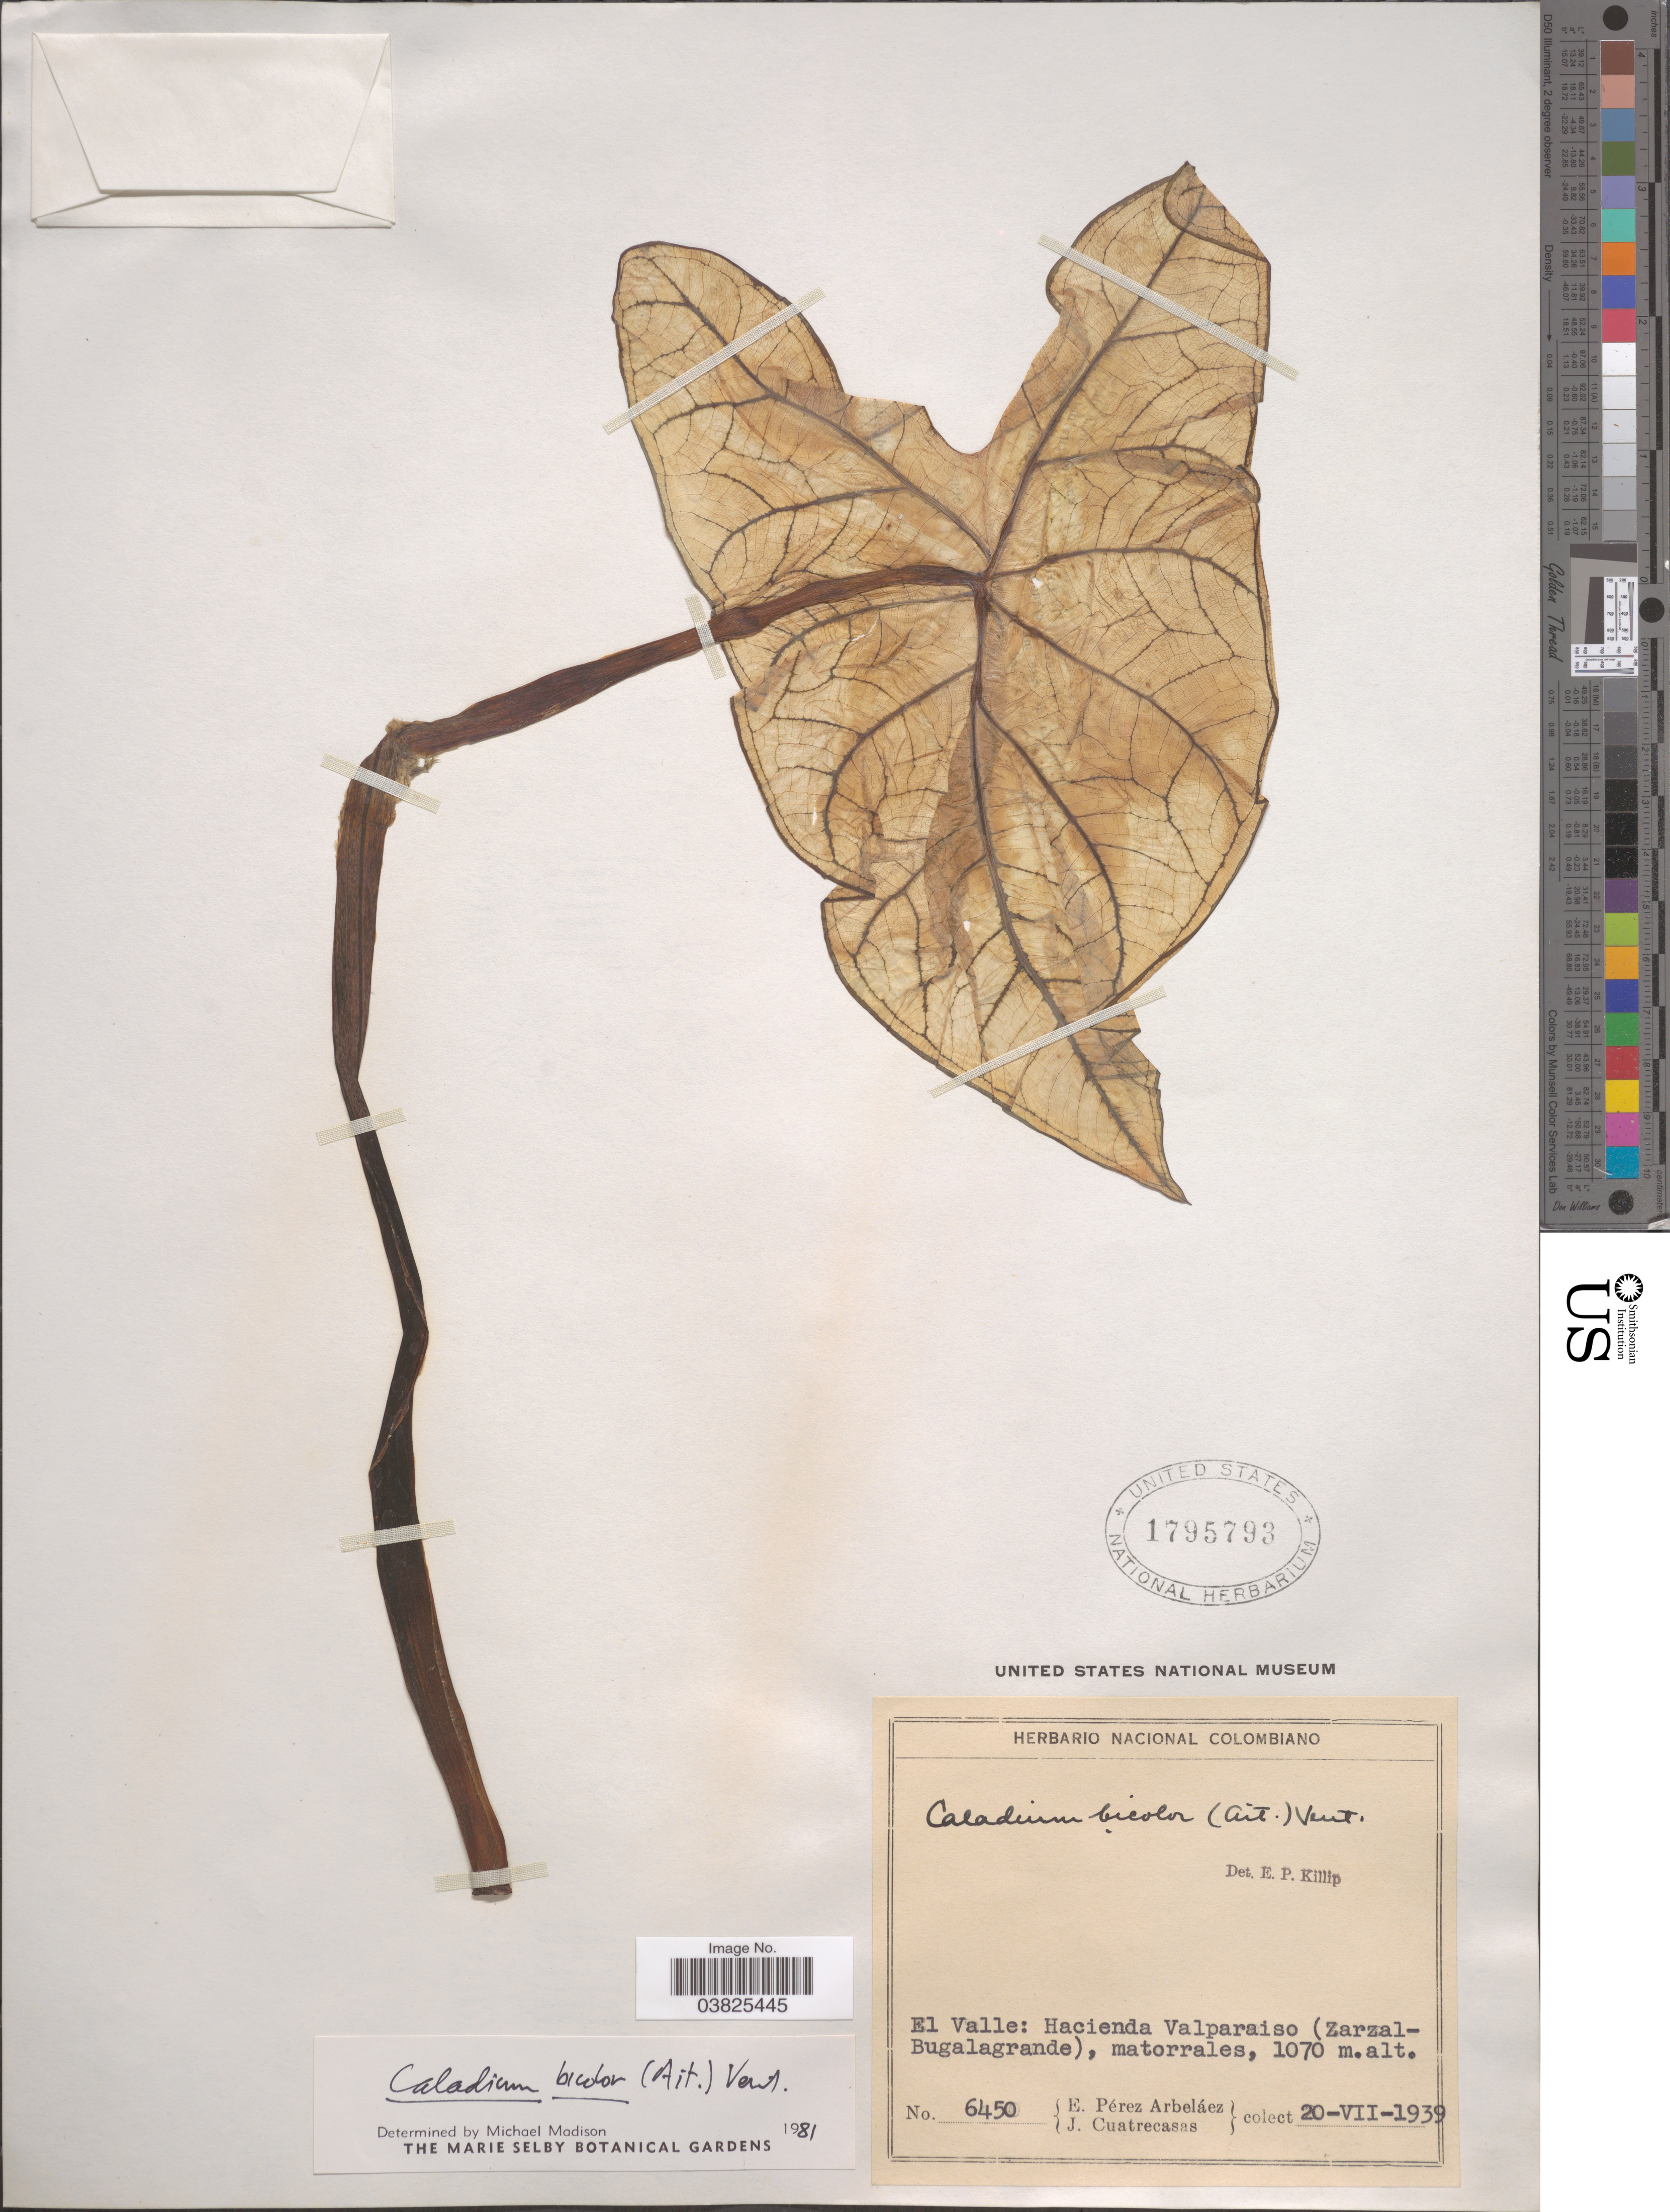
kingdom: Plantae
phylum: Tracheophyta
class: Liliopsida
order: Alismatales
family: Araceae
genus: Caladium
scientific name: Caladium bicolor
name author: (Aiton) Vent.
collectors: E. Pérez Arbeláez & J. Cuatrecasas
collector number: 6450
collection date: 1939-07-20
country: Colombia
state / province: Valle del Cauca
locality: El Valle: Hacienda Valparaiso (Zarzal-Bugalagrande).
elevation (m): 1070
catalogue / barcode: US 1795793